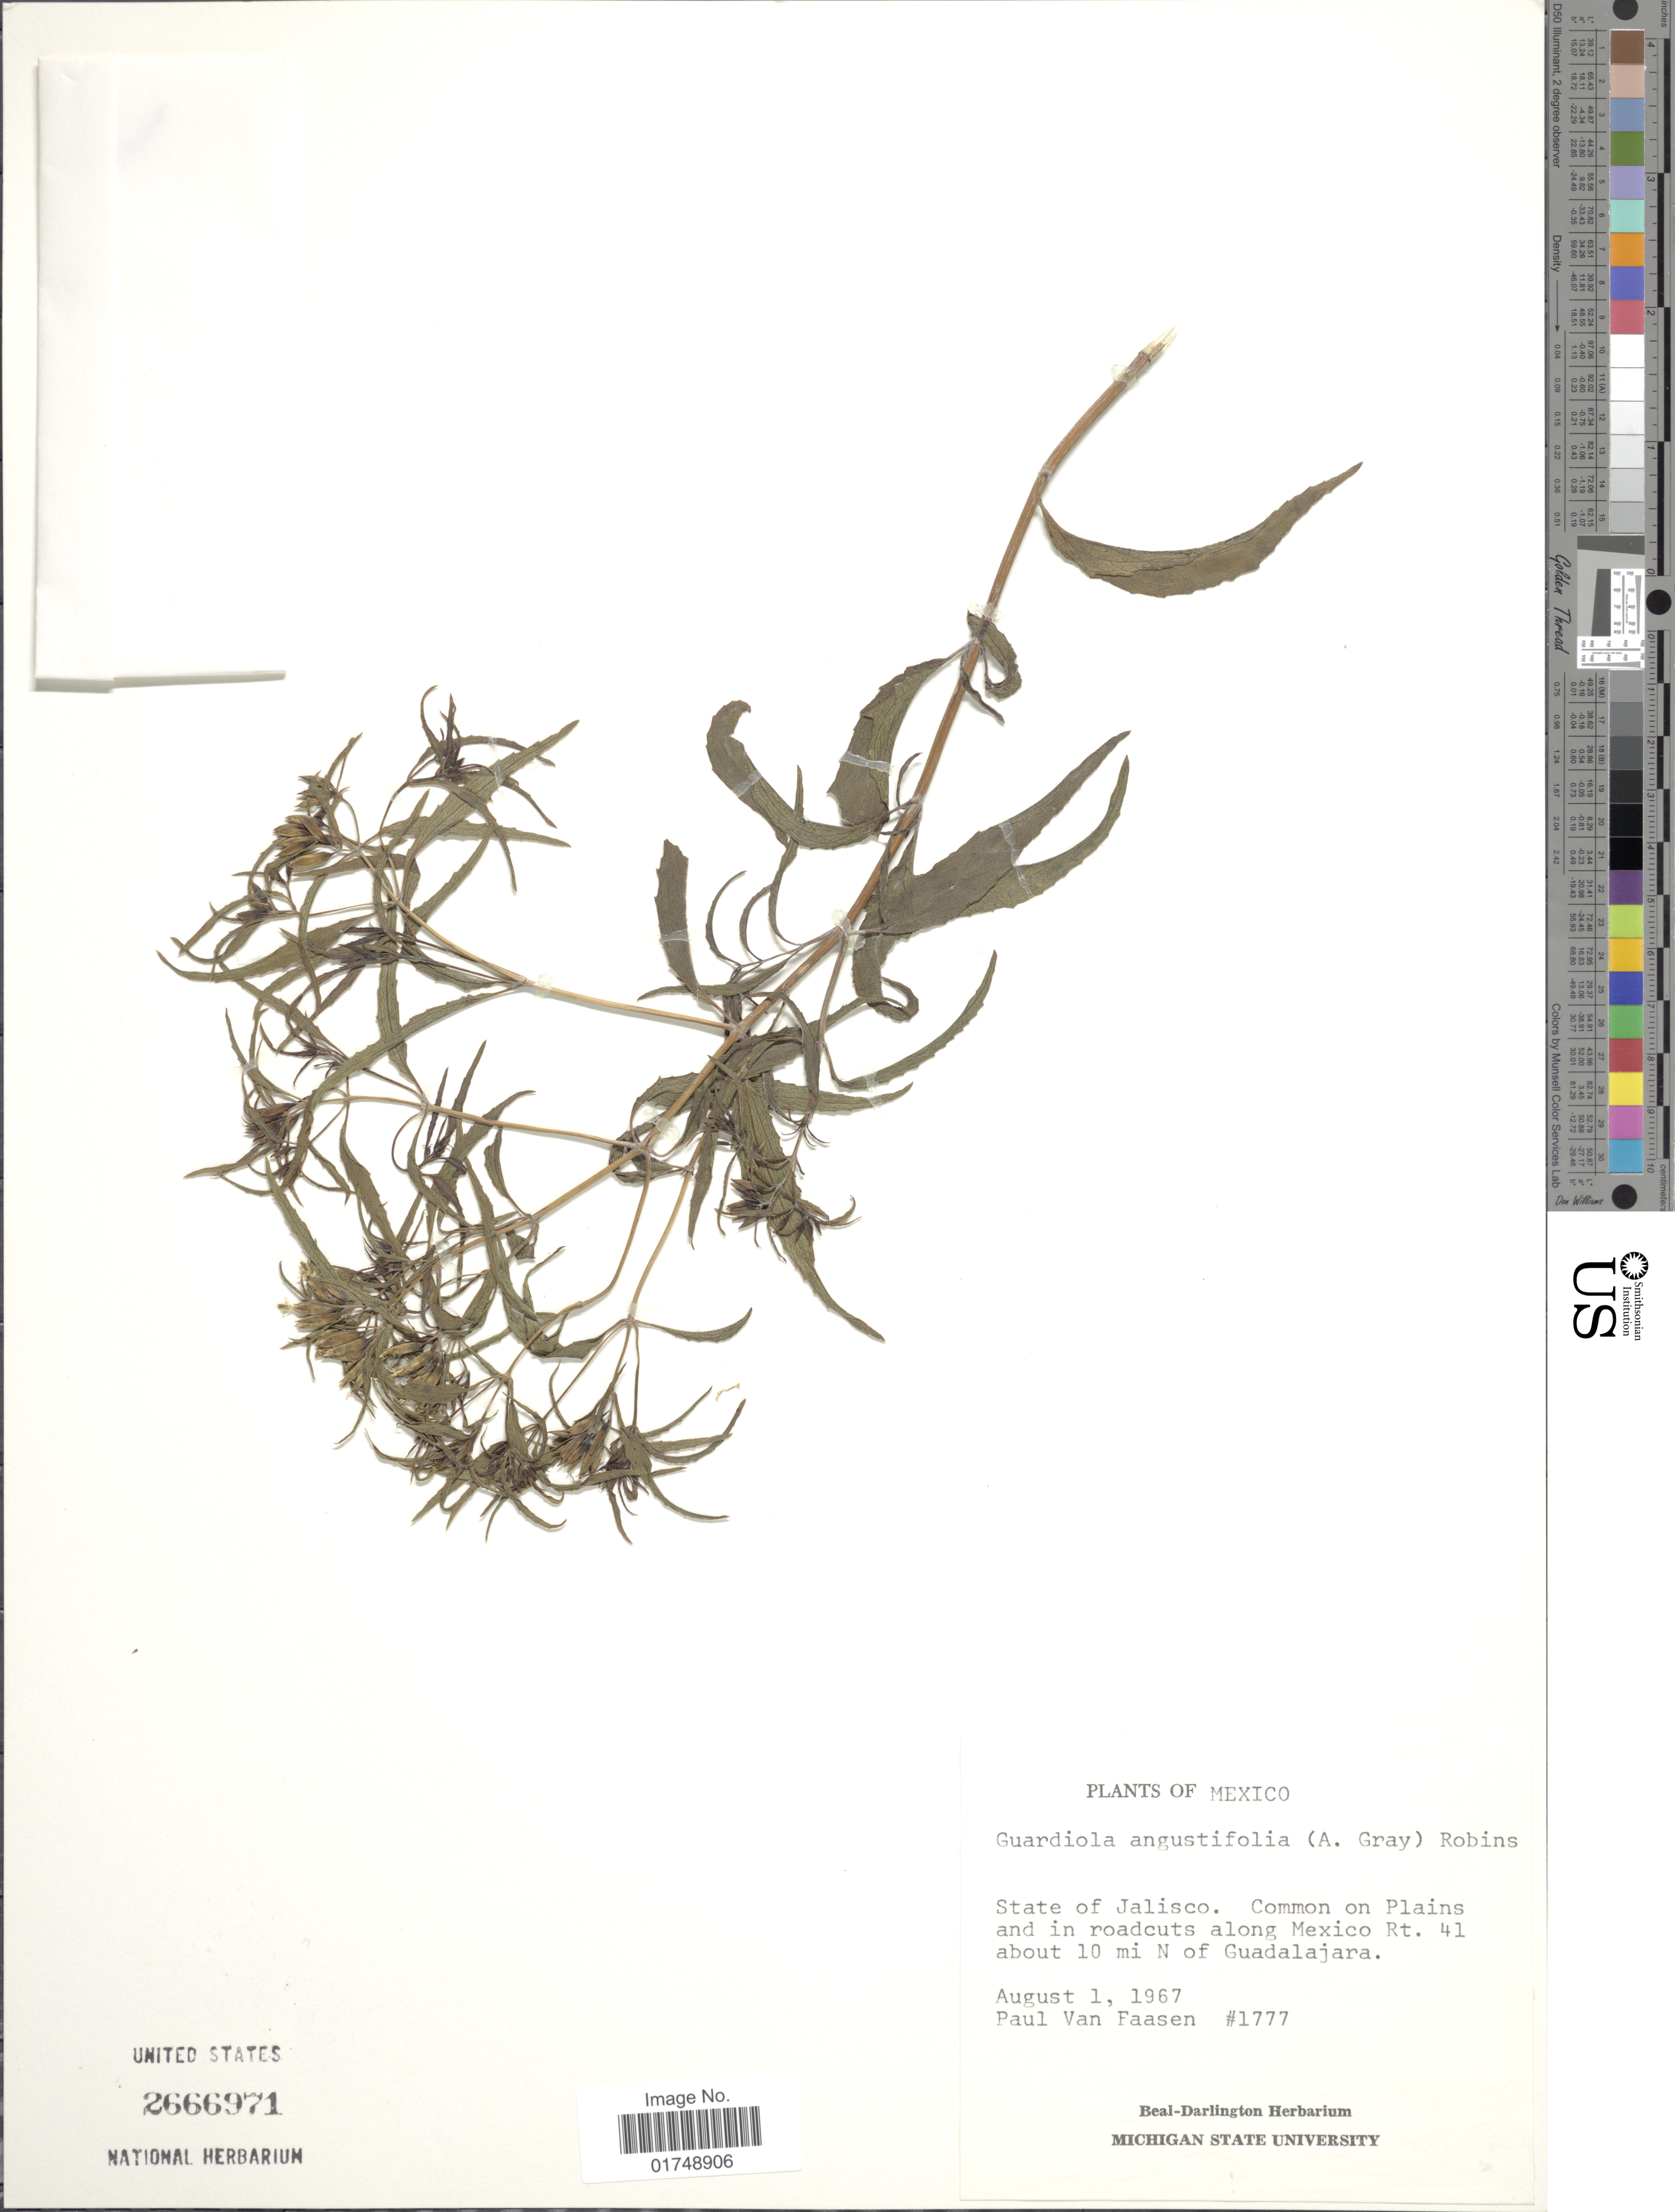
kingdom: Plantae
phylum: Tracheophyta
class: Magnoliopsida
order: Asterales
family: Asteraceae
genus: Guardiola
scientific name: Guardiola angustifolia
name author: B.L. Rob.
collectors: P. Van Faasen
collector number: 1777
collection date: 1967-08-01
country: Mexico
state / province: Jalisco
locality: Along Mexico Rt. 41 about 10 mi N of Guadalajara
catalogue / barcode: US 2666971